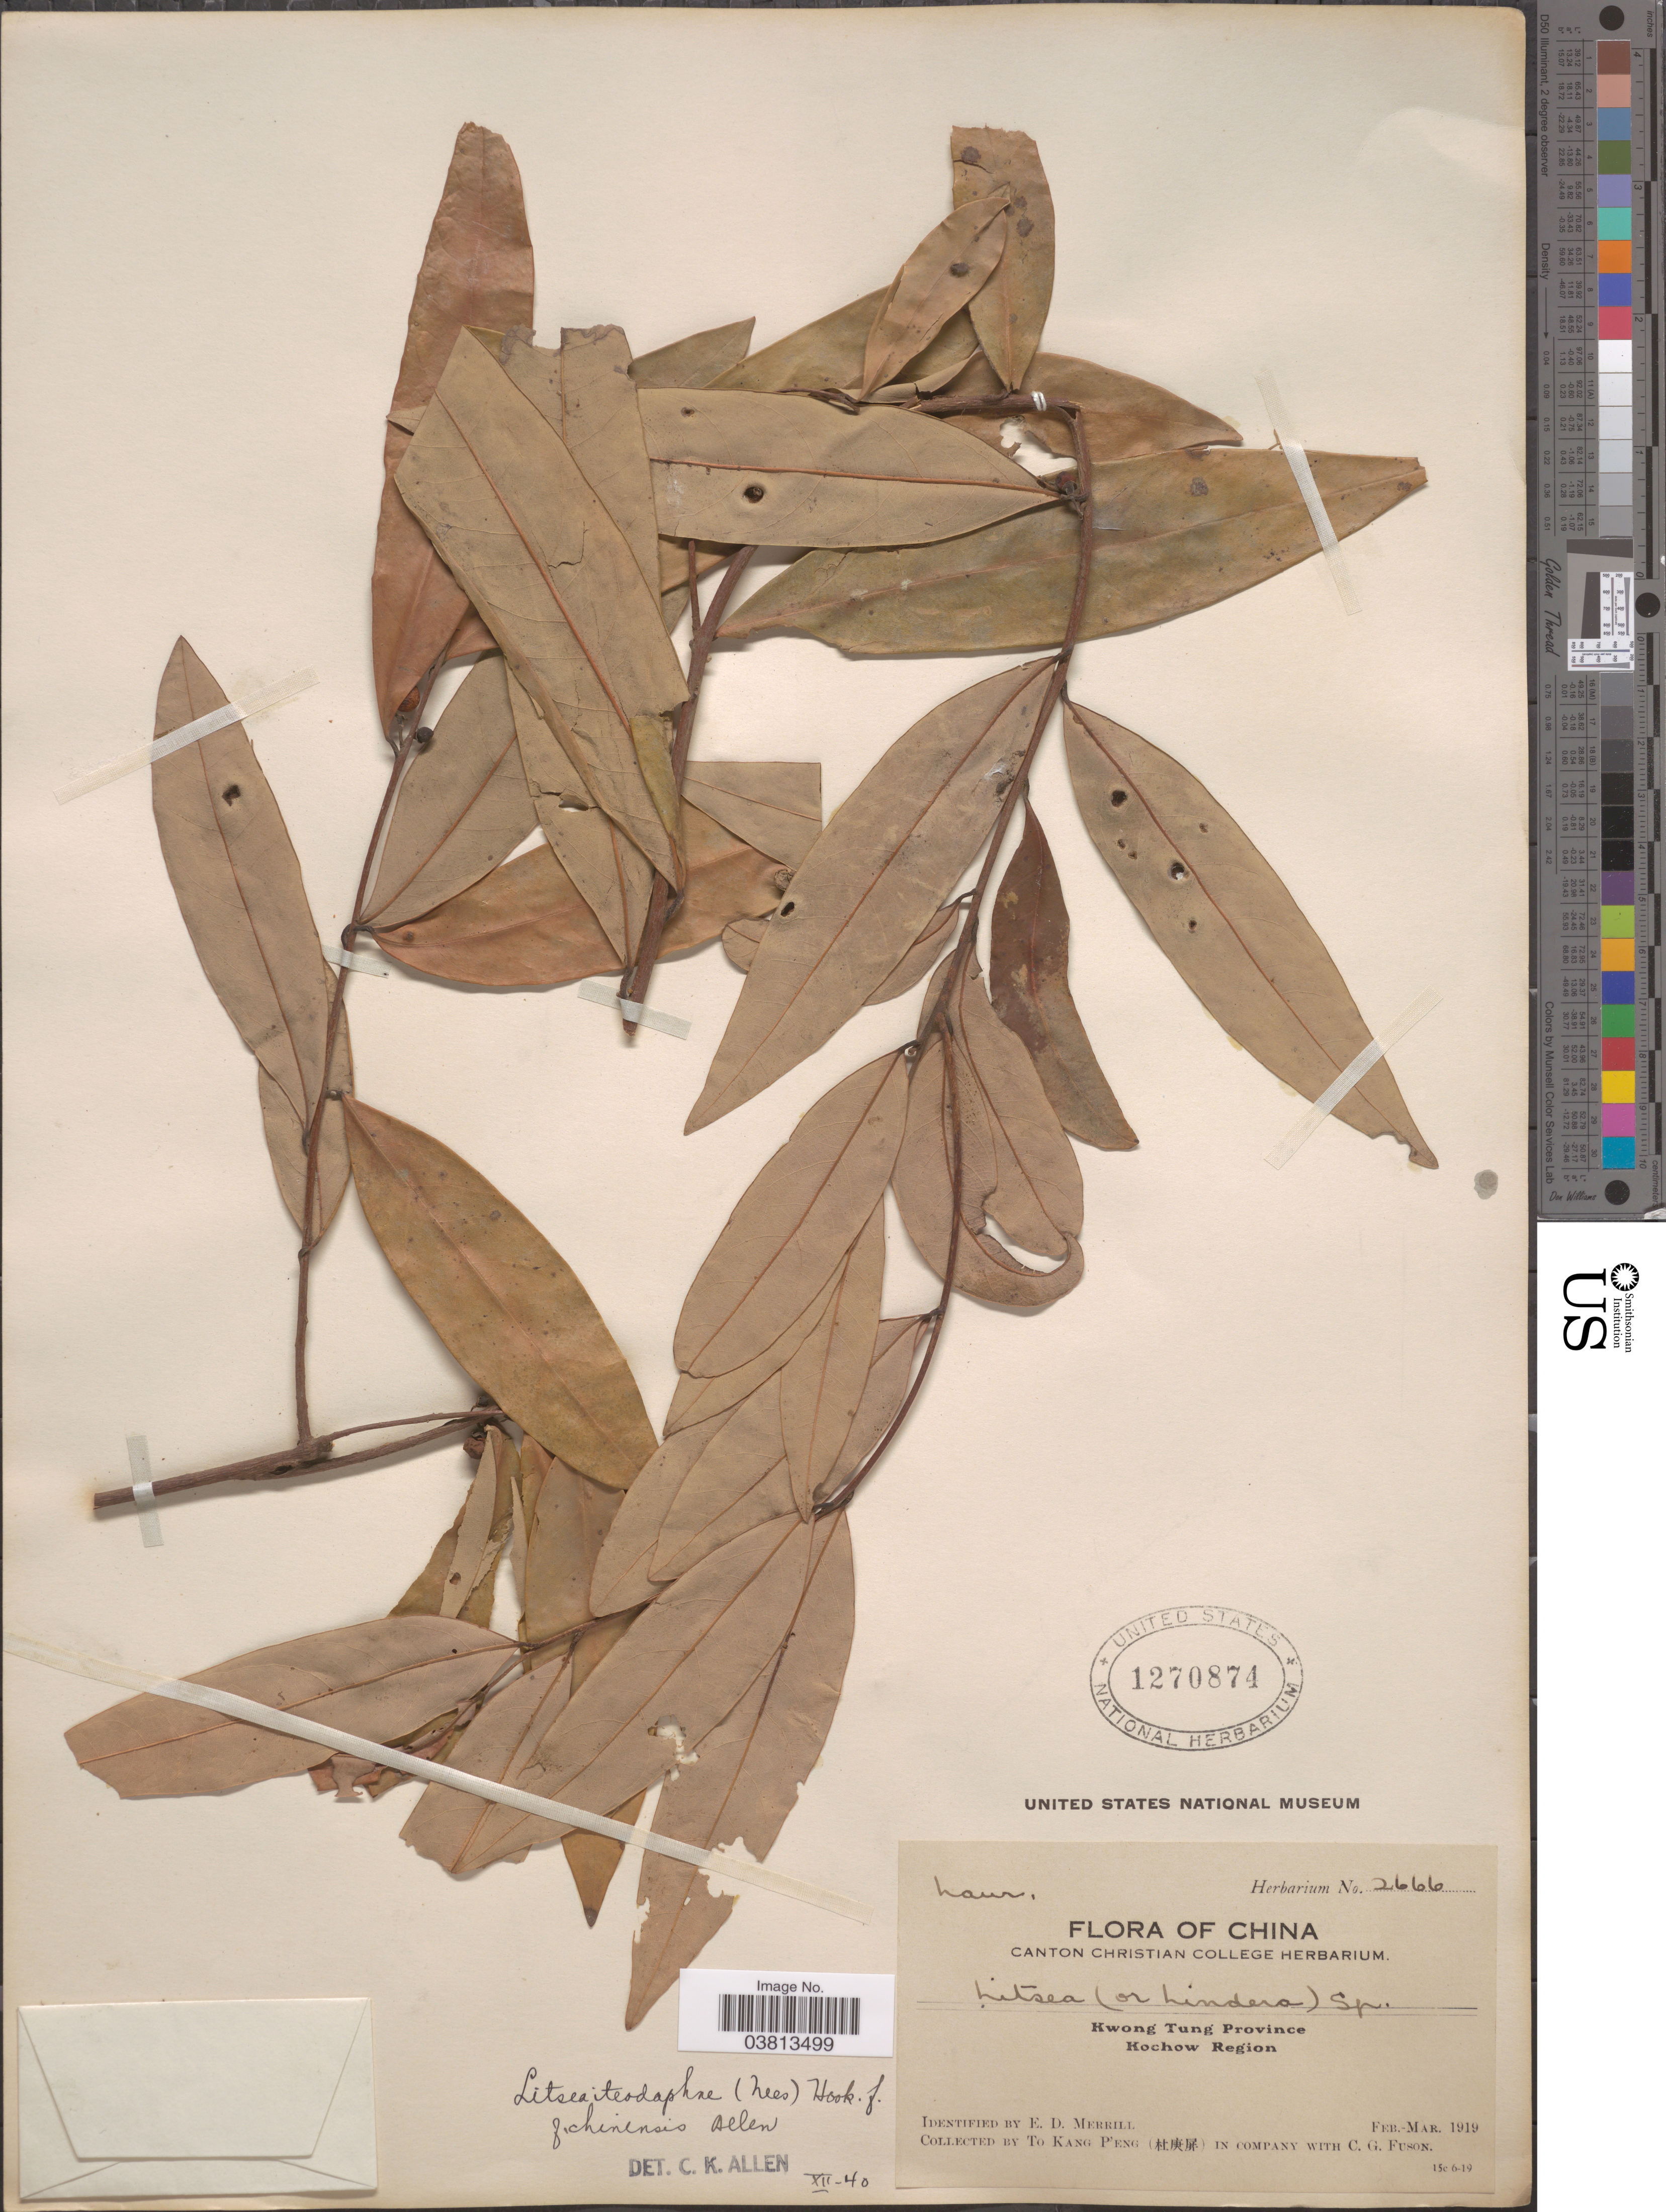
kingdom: Plantae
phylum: Tracheophyta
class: Magnoliopsida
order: Laurales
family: Lauraceae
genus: Litsea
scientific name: Litsea iteodaphne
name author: Hook. f.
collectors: To Kang P'eng & C. Fuson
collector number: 2666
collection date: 1919-02/1919-03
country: China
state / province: Guangdong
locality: Kwong Tung Province, Kochow Region.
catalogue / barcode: US 1270874